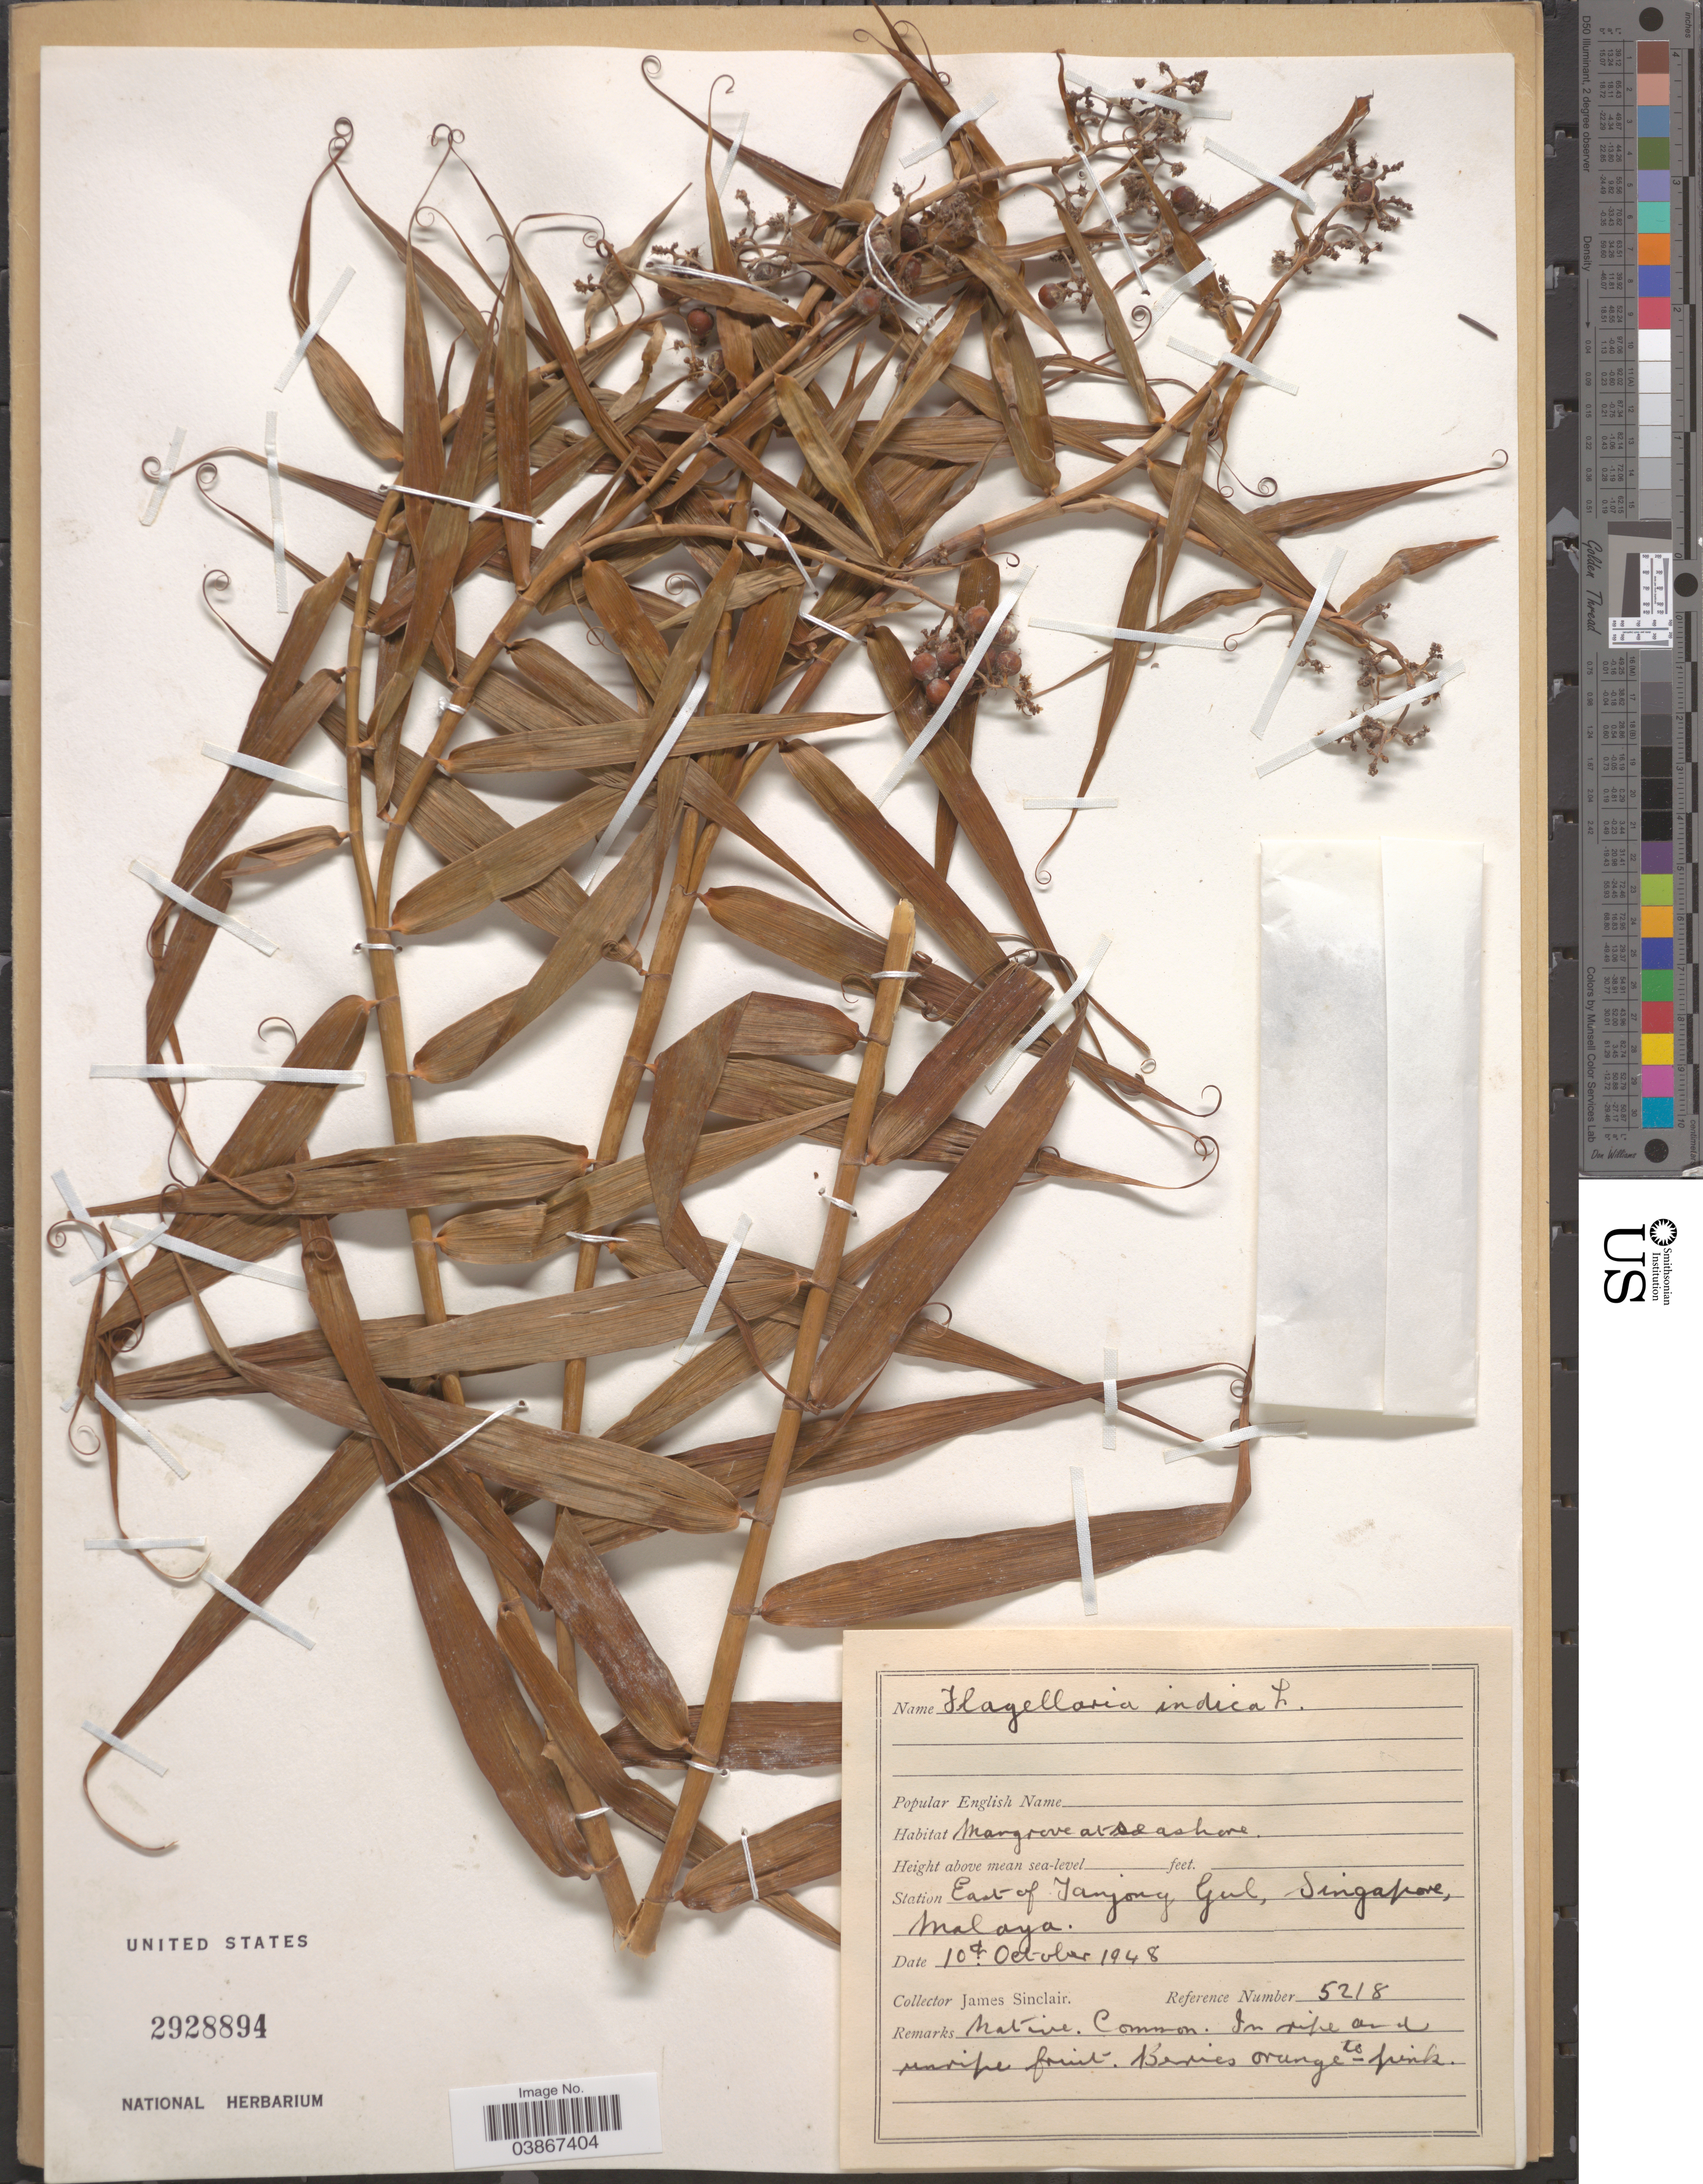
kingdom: Plantae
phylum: Tracheophyta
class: Liliopsida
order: Poales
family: Flagellariaceae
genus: Flagellaria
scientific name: Flagellaria indica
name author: L.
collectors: J. Sinclair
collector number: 5218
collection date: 1948-10-10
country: Singapore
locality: Station East of Tanjong Gul, Singapore, Malaya.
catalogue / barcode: US 2928894